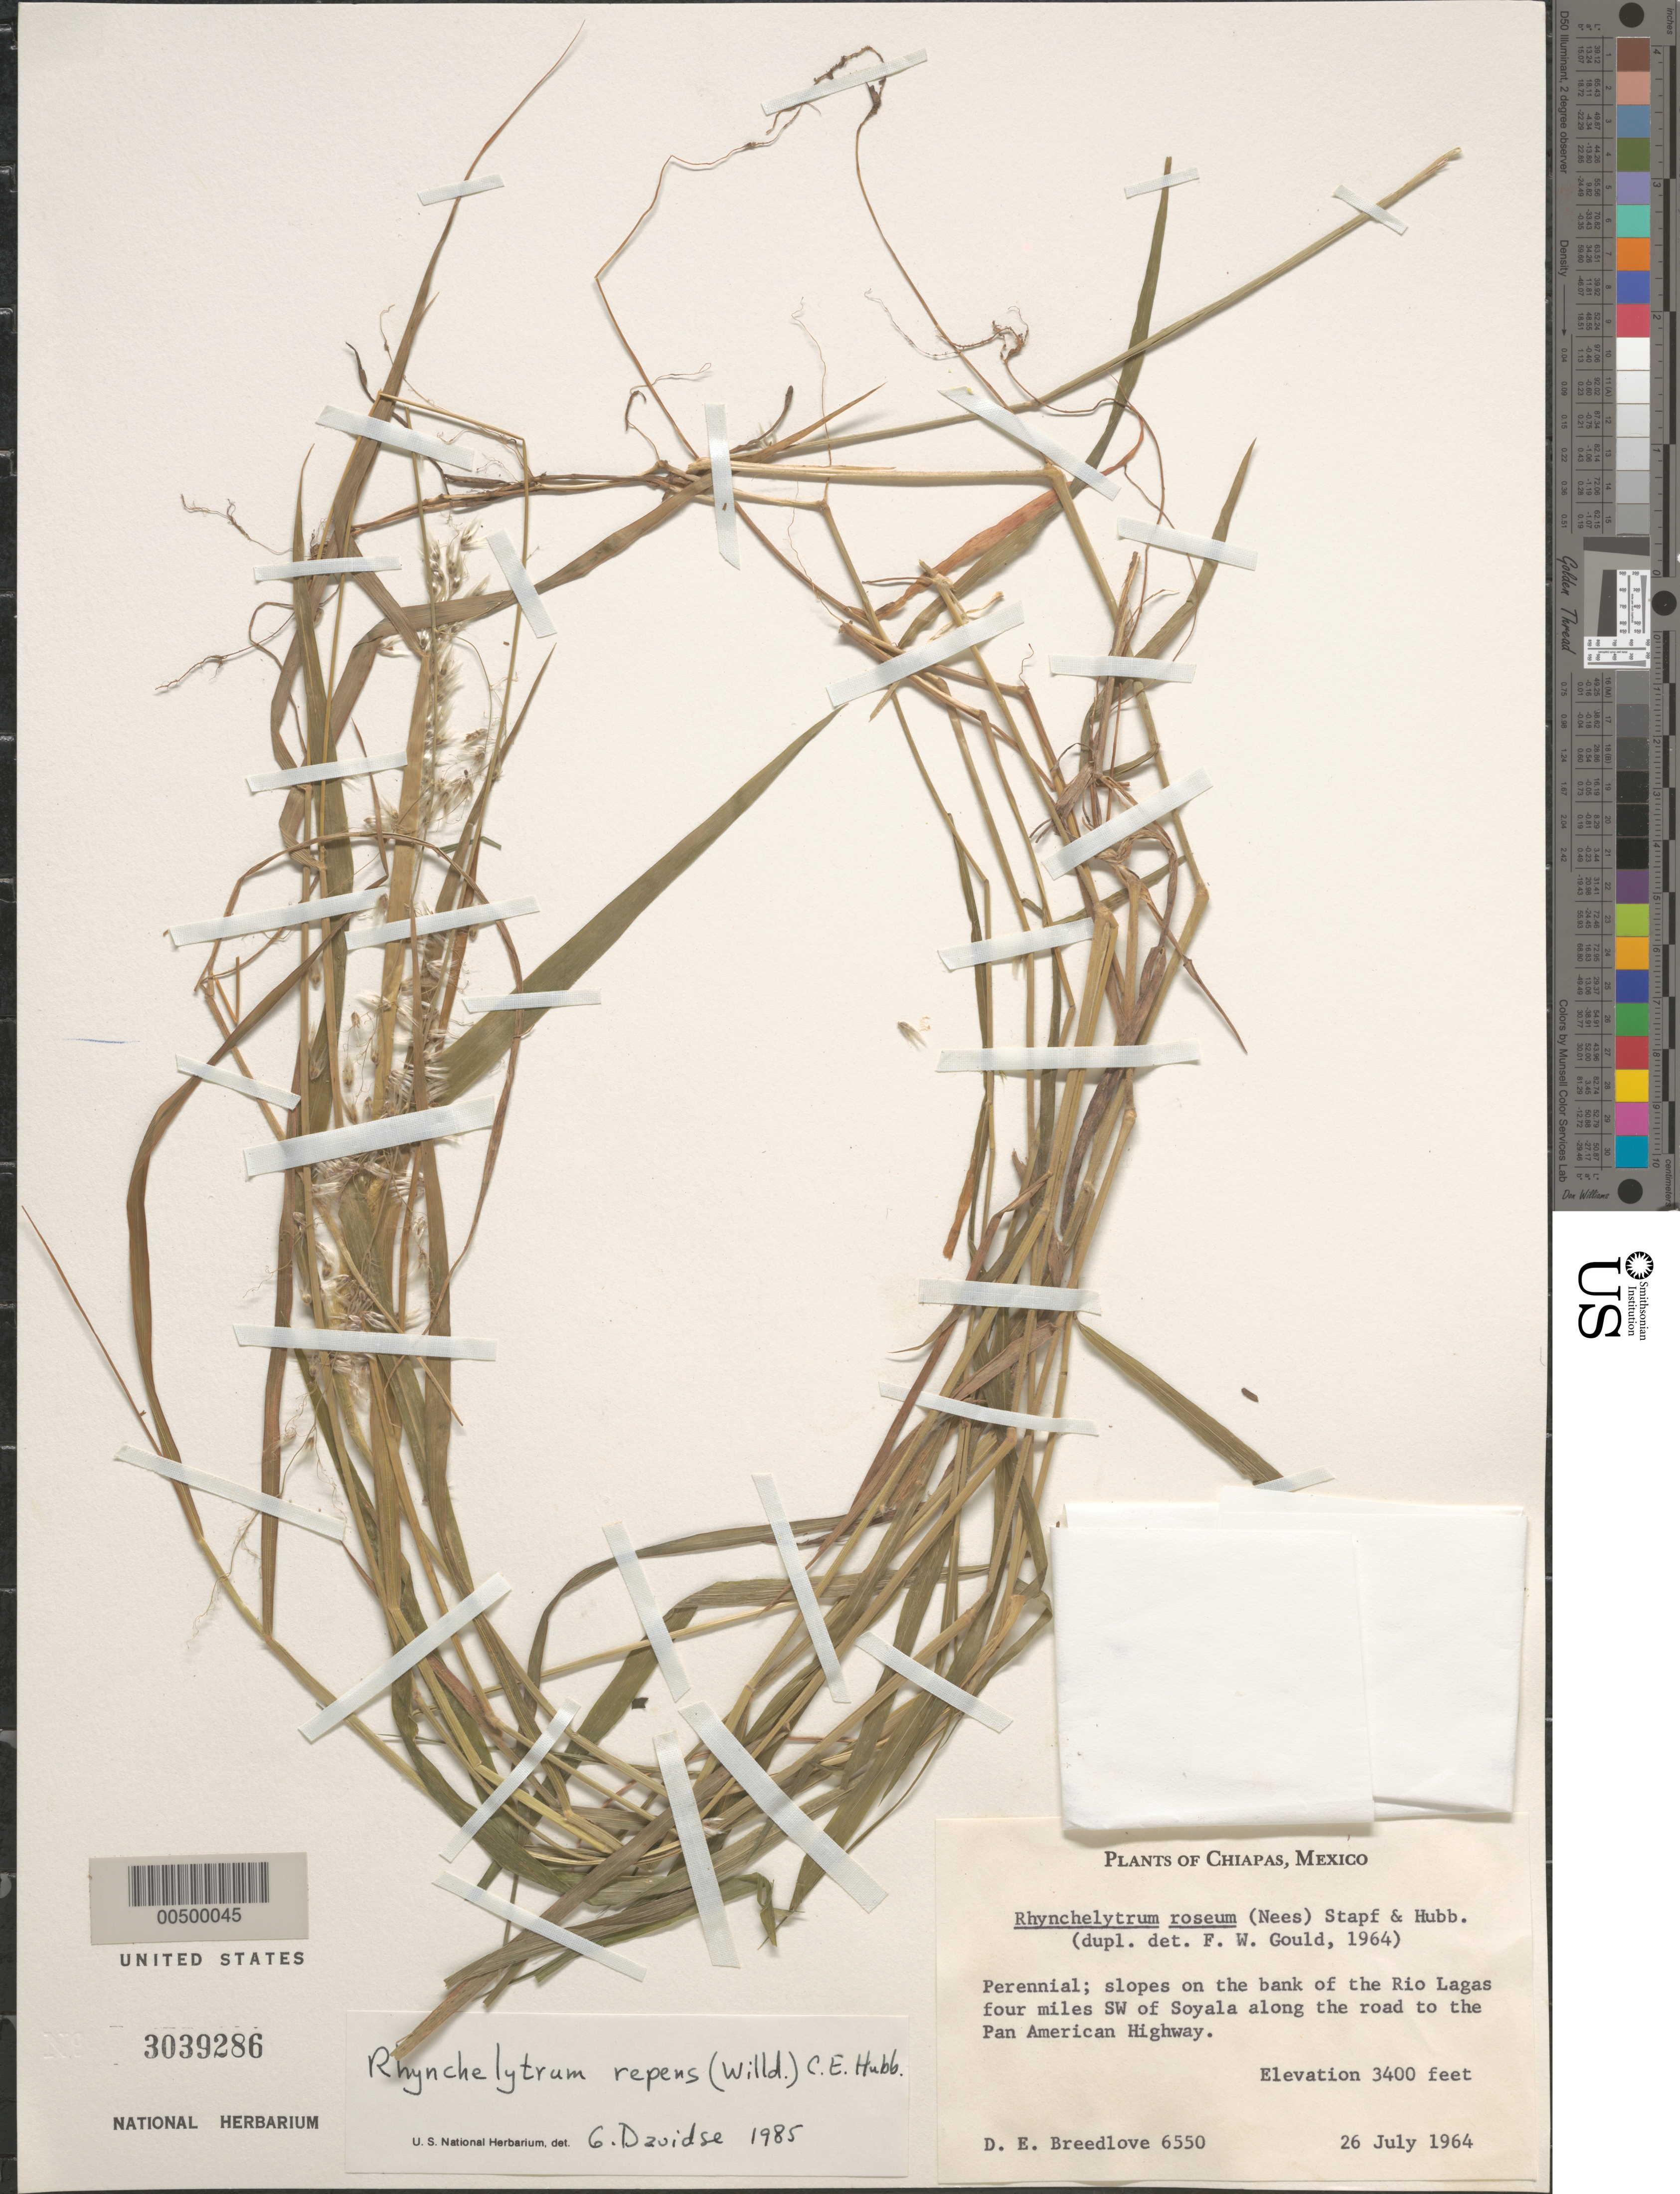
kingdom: Plantae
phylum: Tracheophyta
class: Liliopsida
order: Poales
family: Poaceae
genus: Rhynchelytrum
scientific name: Rhynchelytrum repens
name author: (Willd.) C.E. Hubb.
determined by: Davidse, Gerrit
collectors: D. E. Breedlove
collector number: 6550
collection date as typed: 26 Jul 1964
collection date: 1964-07-26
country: Mexico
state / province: Chiapas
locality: Bank of the Rio Lagas 4 mi SW of Soyala along the rd to the Pan American Hwy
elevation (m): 1036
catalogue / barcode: US 3039286